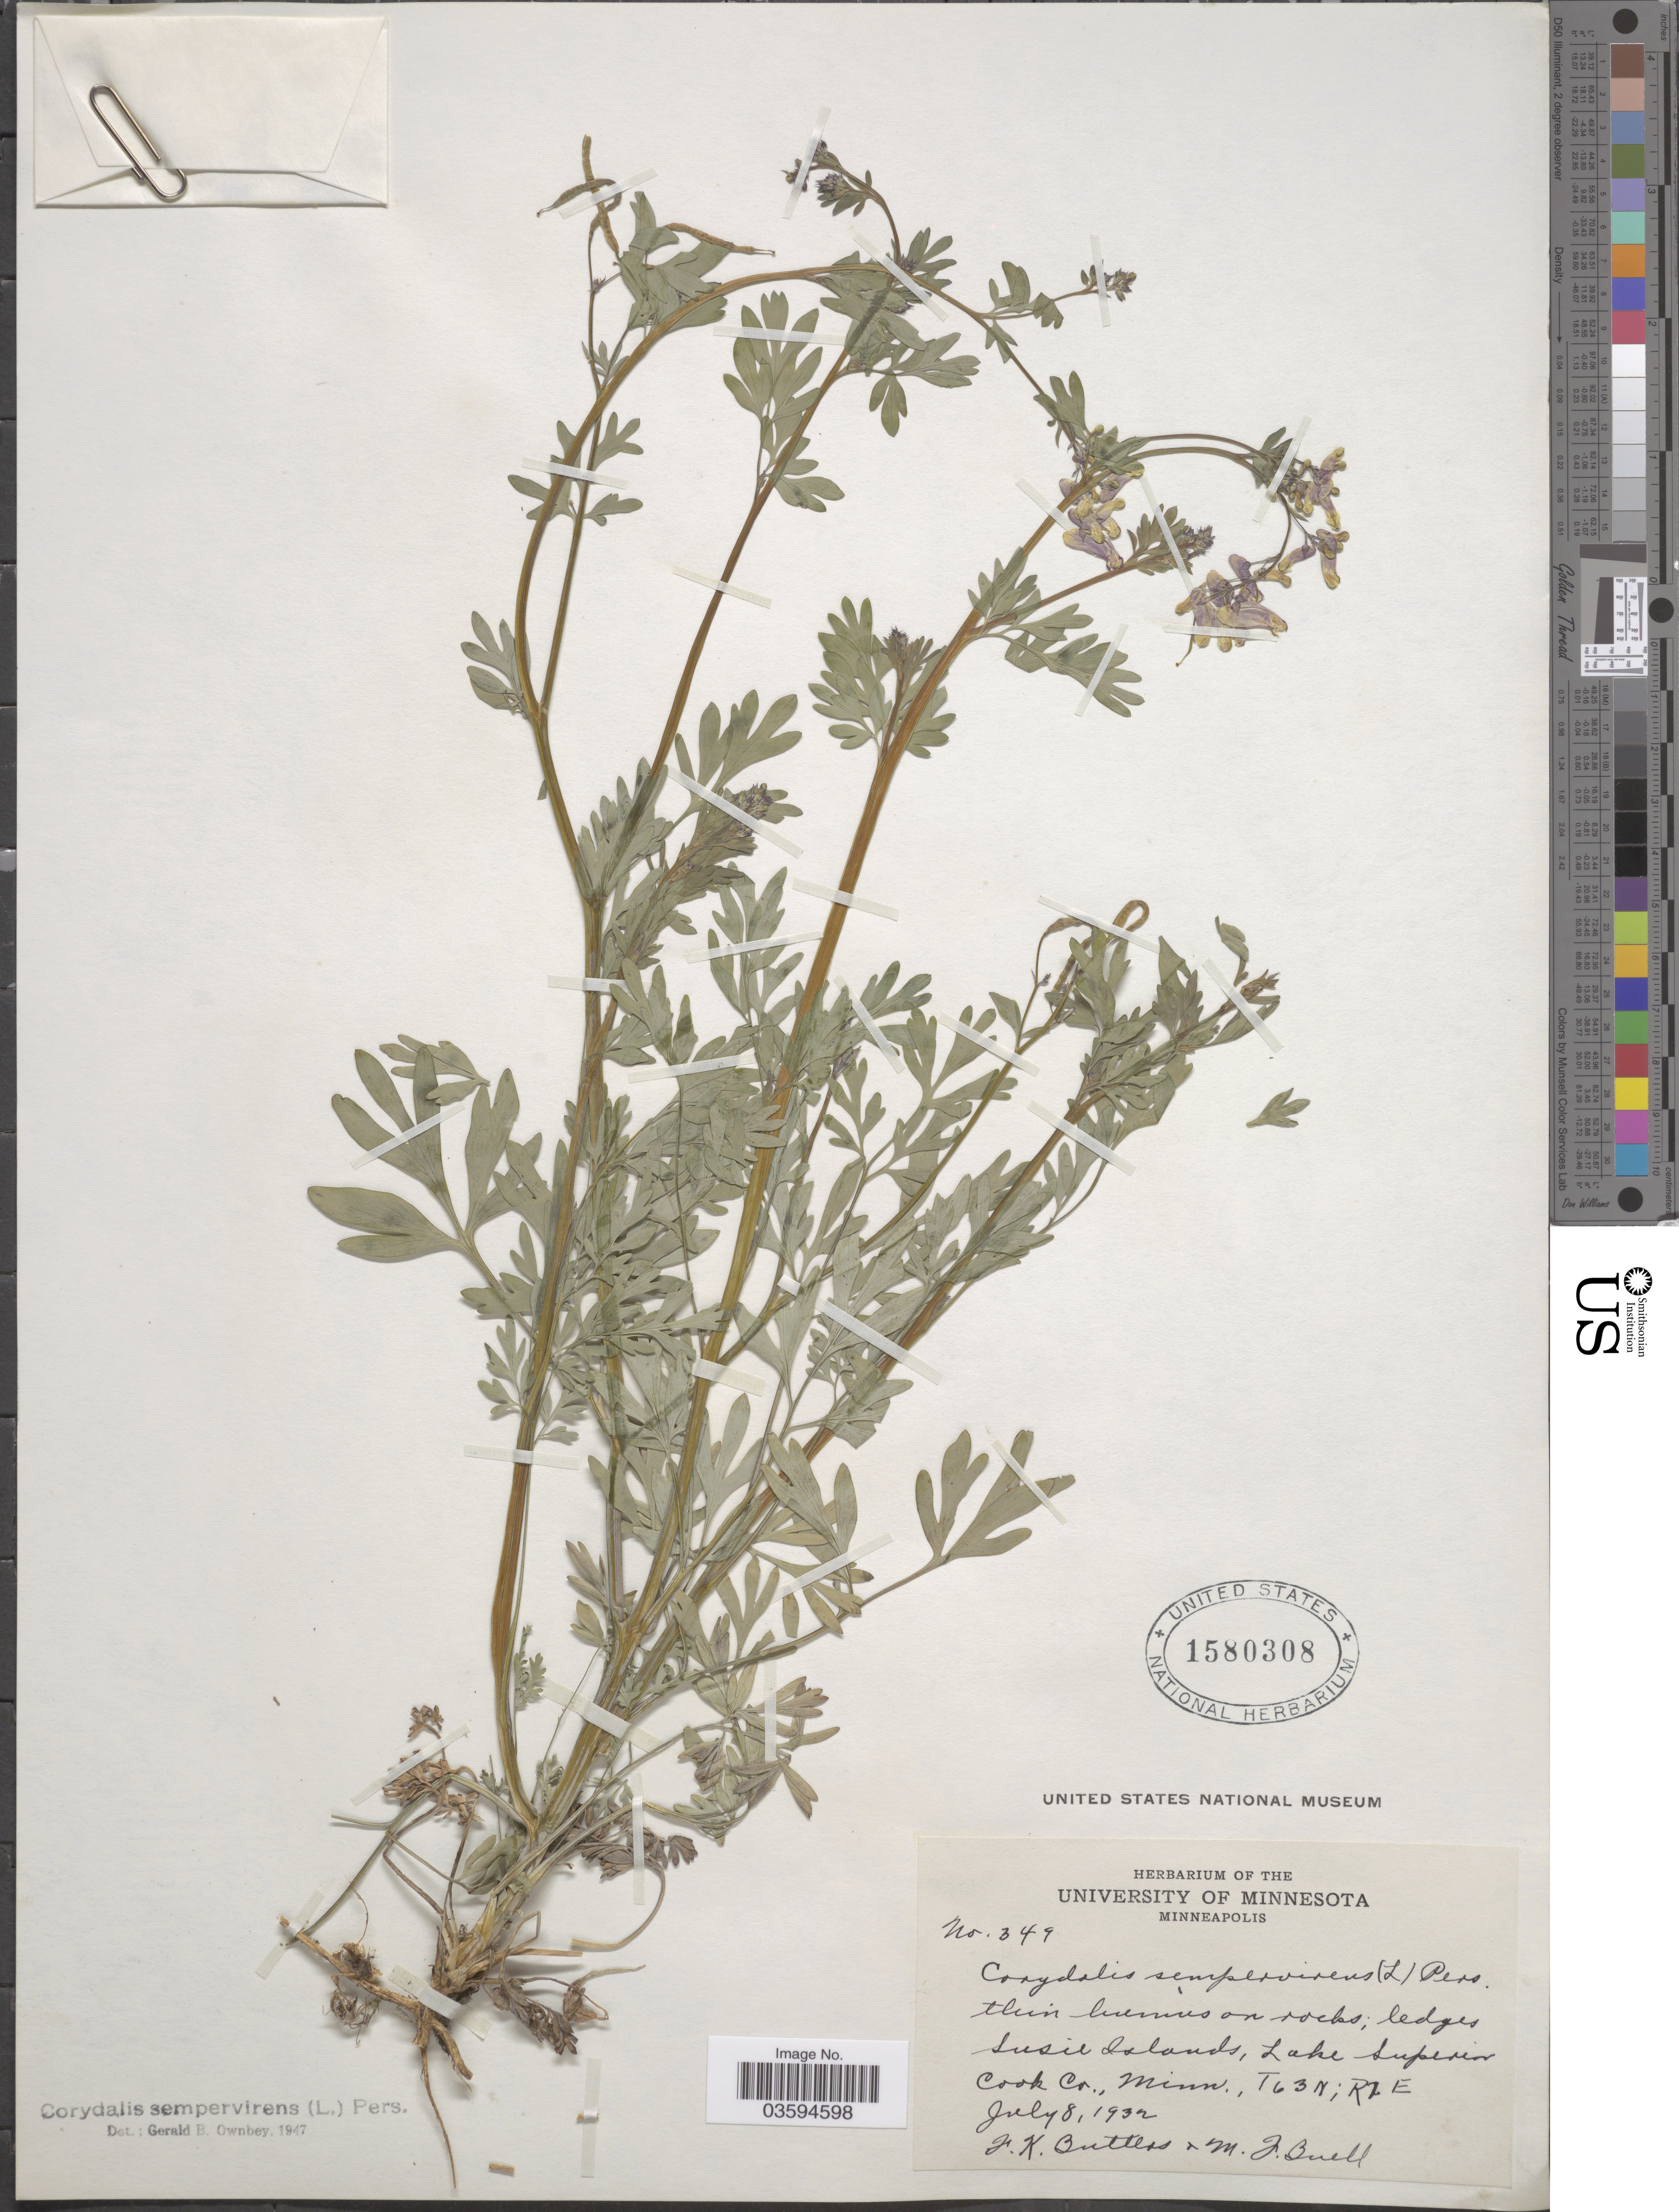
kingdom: Plantae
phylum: Tracheophyta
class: Magnoliopsida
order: Ranunculales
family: Papaveraceae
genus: Capnoides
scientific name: Capnoides sempervirens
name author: (L.) Borkh.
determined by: Strong, M. T., (US), Smithsonian Institution - National Museum of Natural History (UNITED STATES)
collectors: J. Butters & M. Buell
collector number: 349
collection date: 1932-07-08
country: United States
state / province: Minnesota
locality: Susie Islands, Lake Superior, Cook Co. T63N; R7E.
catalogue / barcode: US 1580308